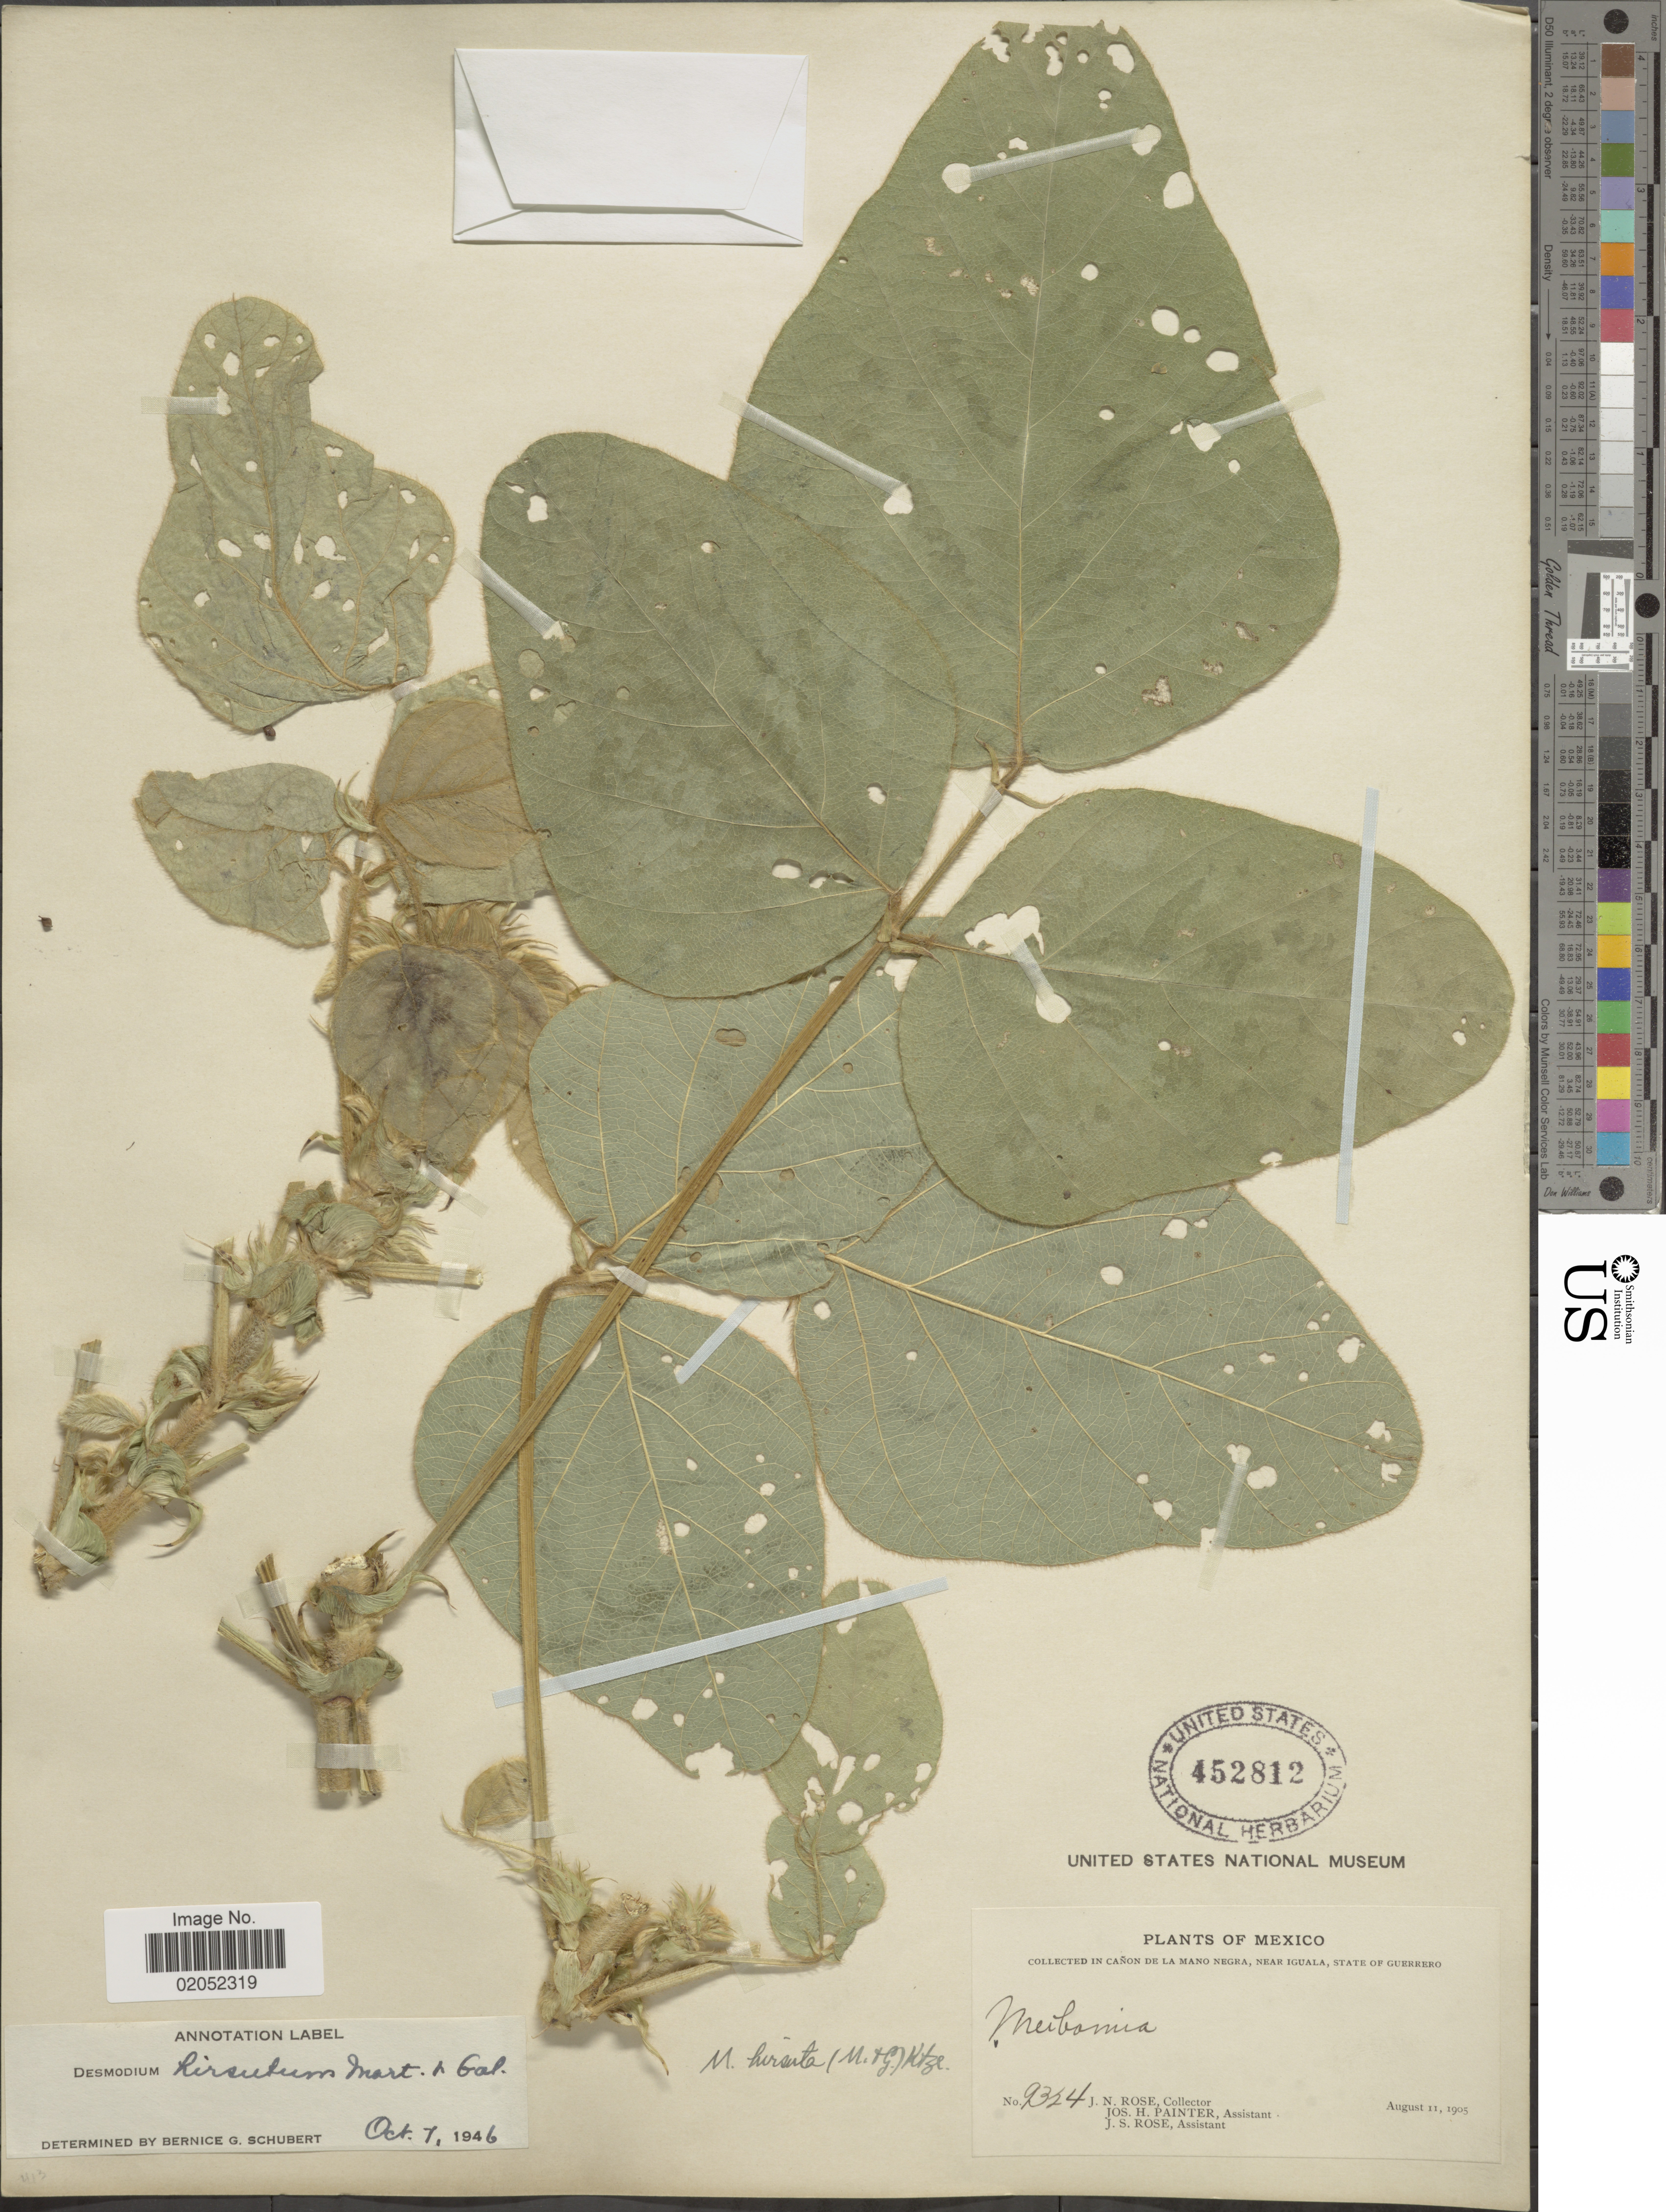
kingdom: Plantae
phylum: Tracheophyta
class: Magnoliopsida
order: Fabales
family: Fabaceae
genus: Desmodium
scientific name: Desmodium hirsutum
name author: M. Martens & Galeotti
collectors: J. N. Rose, J. H. Painter & J. S. Rose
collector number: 9324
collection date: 1905-08-11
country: Mexico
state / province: Guerrero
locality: Canon de La Mano Negra, Near Iguala, State of Guerrero.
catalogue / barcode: US 452812